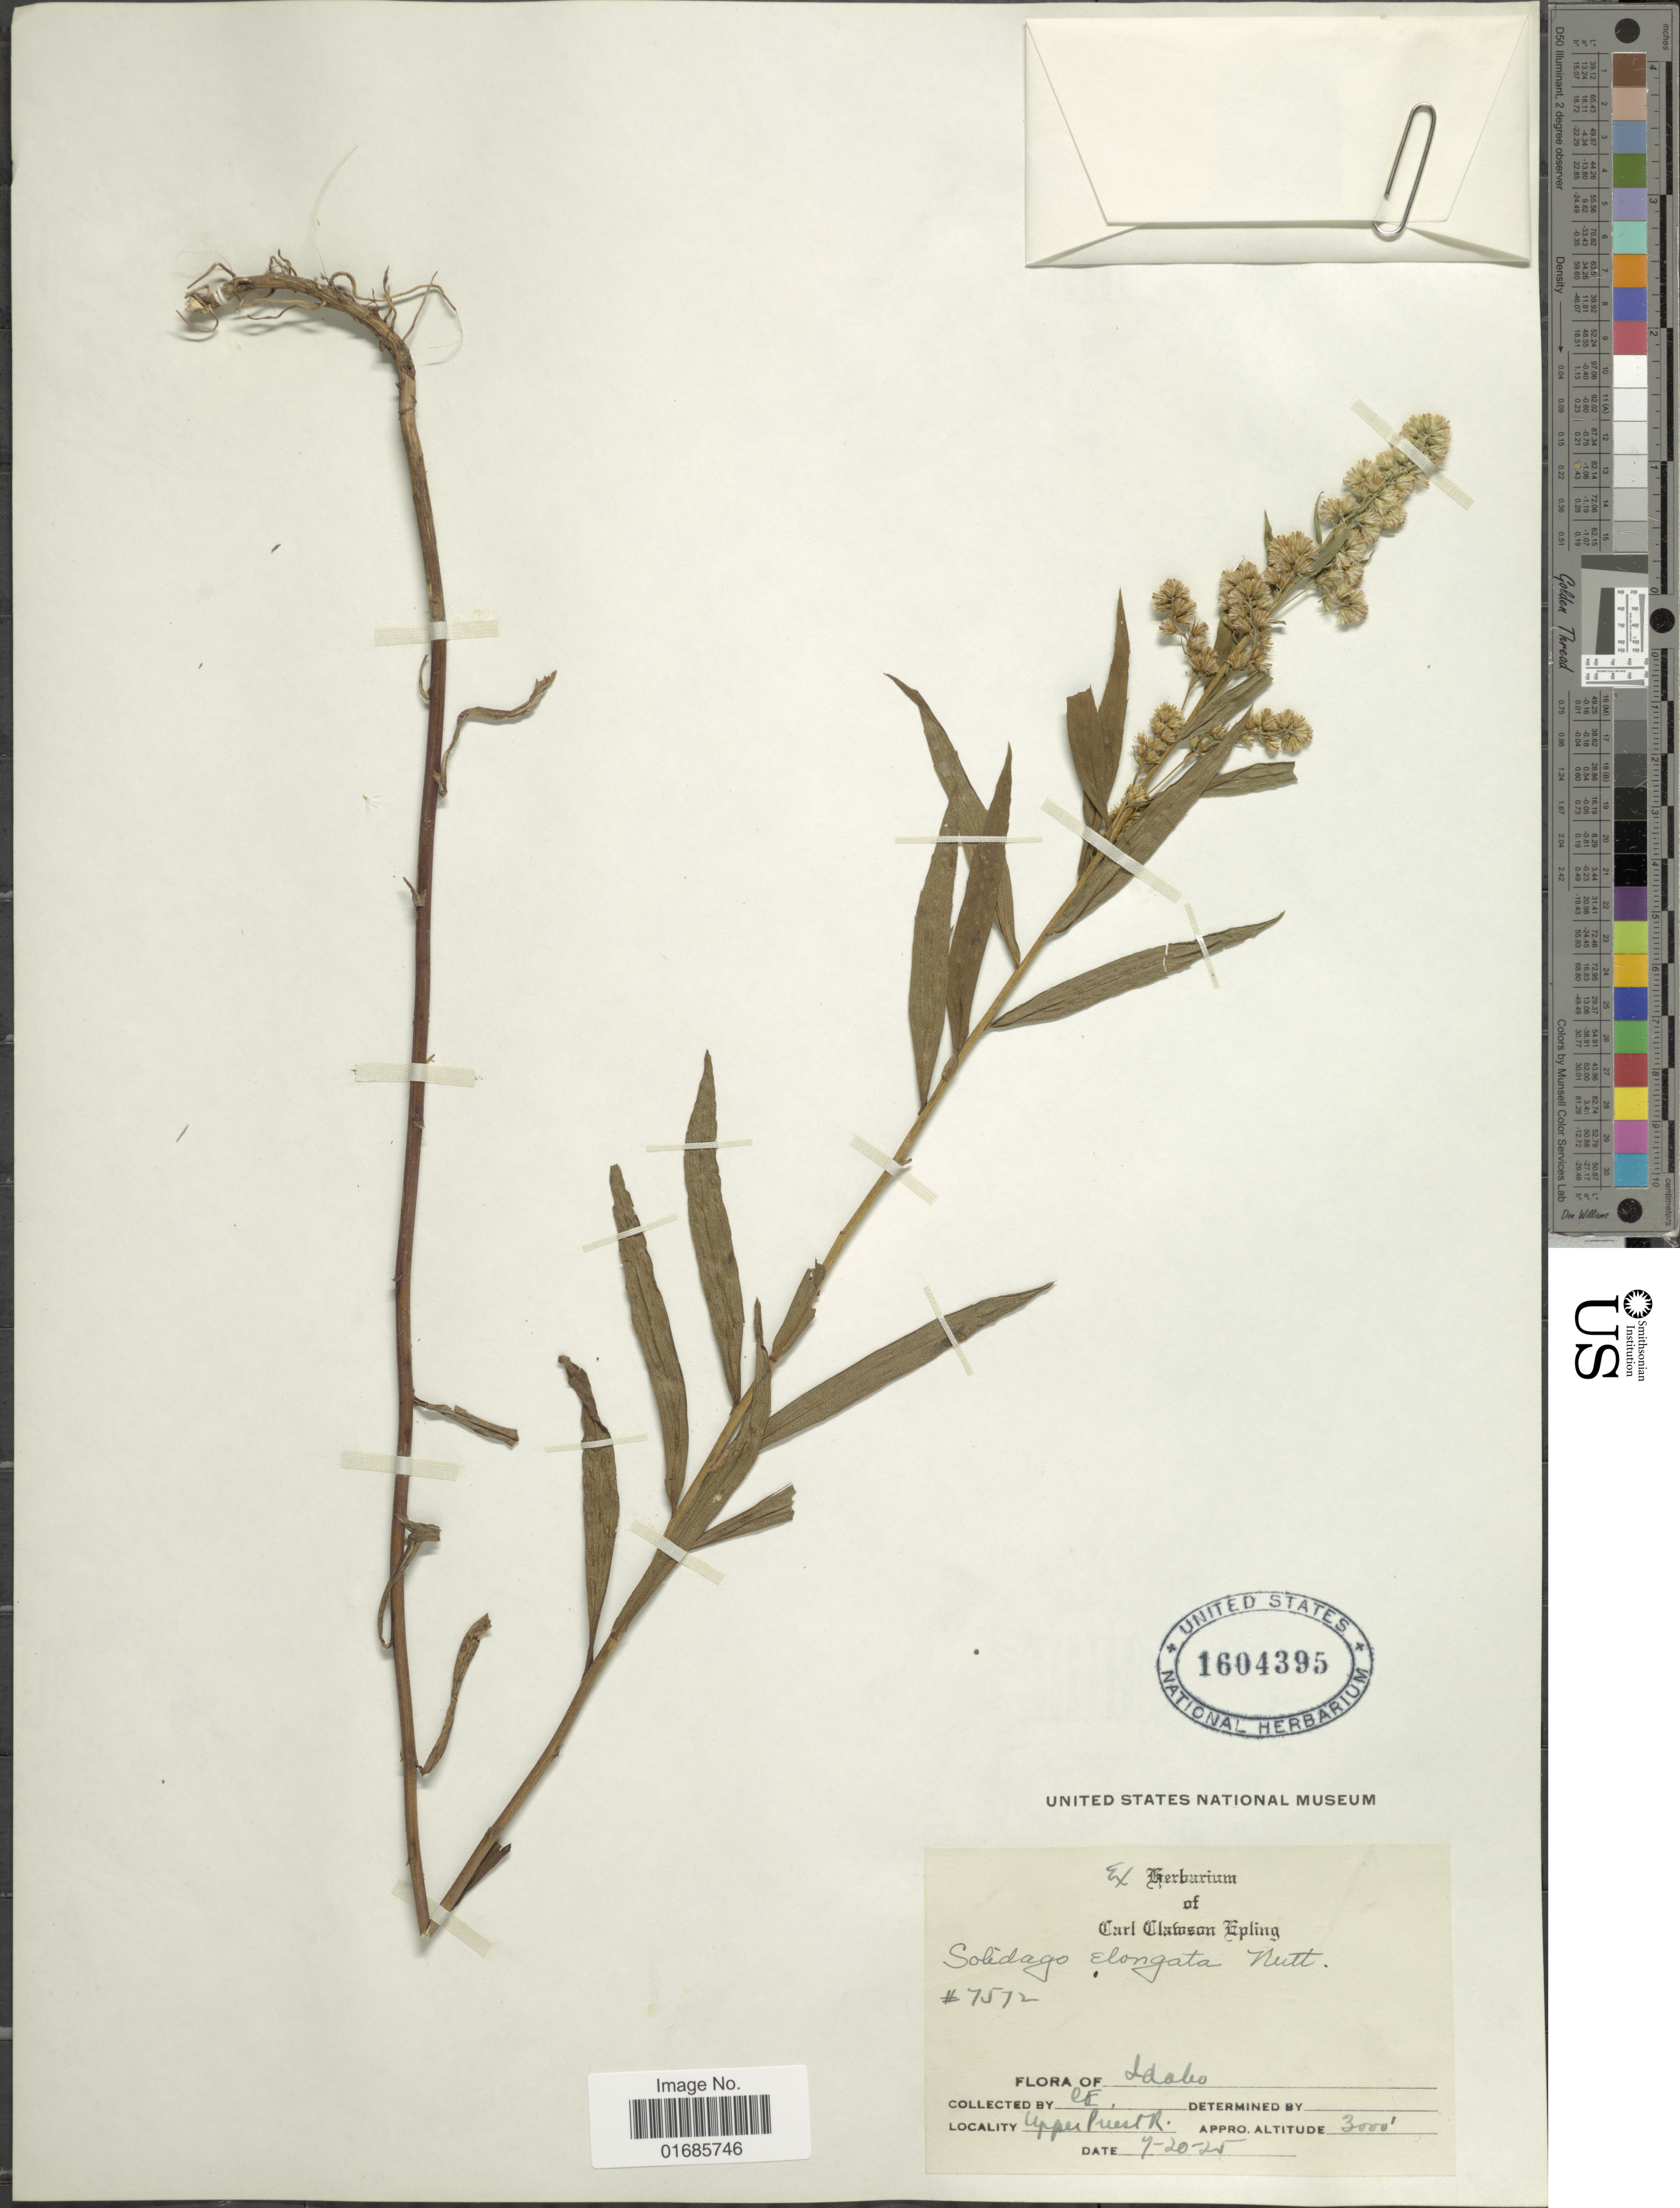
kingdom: Plantae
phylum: Tracheophyta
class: Magnoliopsida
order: Asterales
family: Asteraceae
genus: Solidago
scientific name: Solidago canadensis var. salebrosa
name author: (Piper) M.E. Jones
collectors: C. C. Epling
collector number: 7572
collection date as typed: Transcribed d/m/y: 20/7/25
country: United States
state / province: Idaho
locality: Upper Priest R.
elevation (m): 914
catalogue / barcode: US 1604395